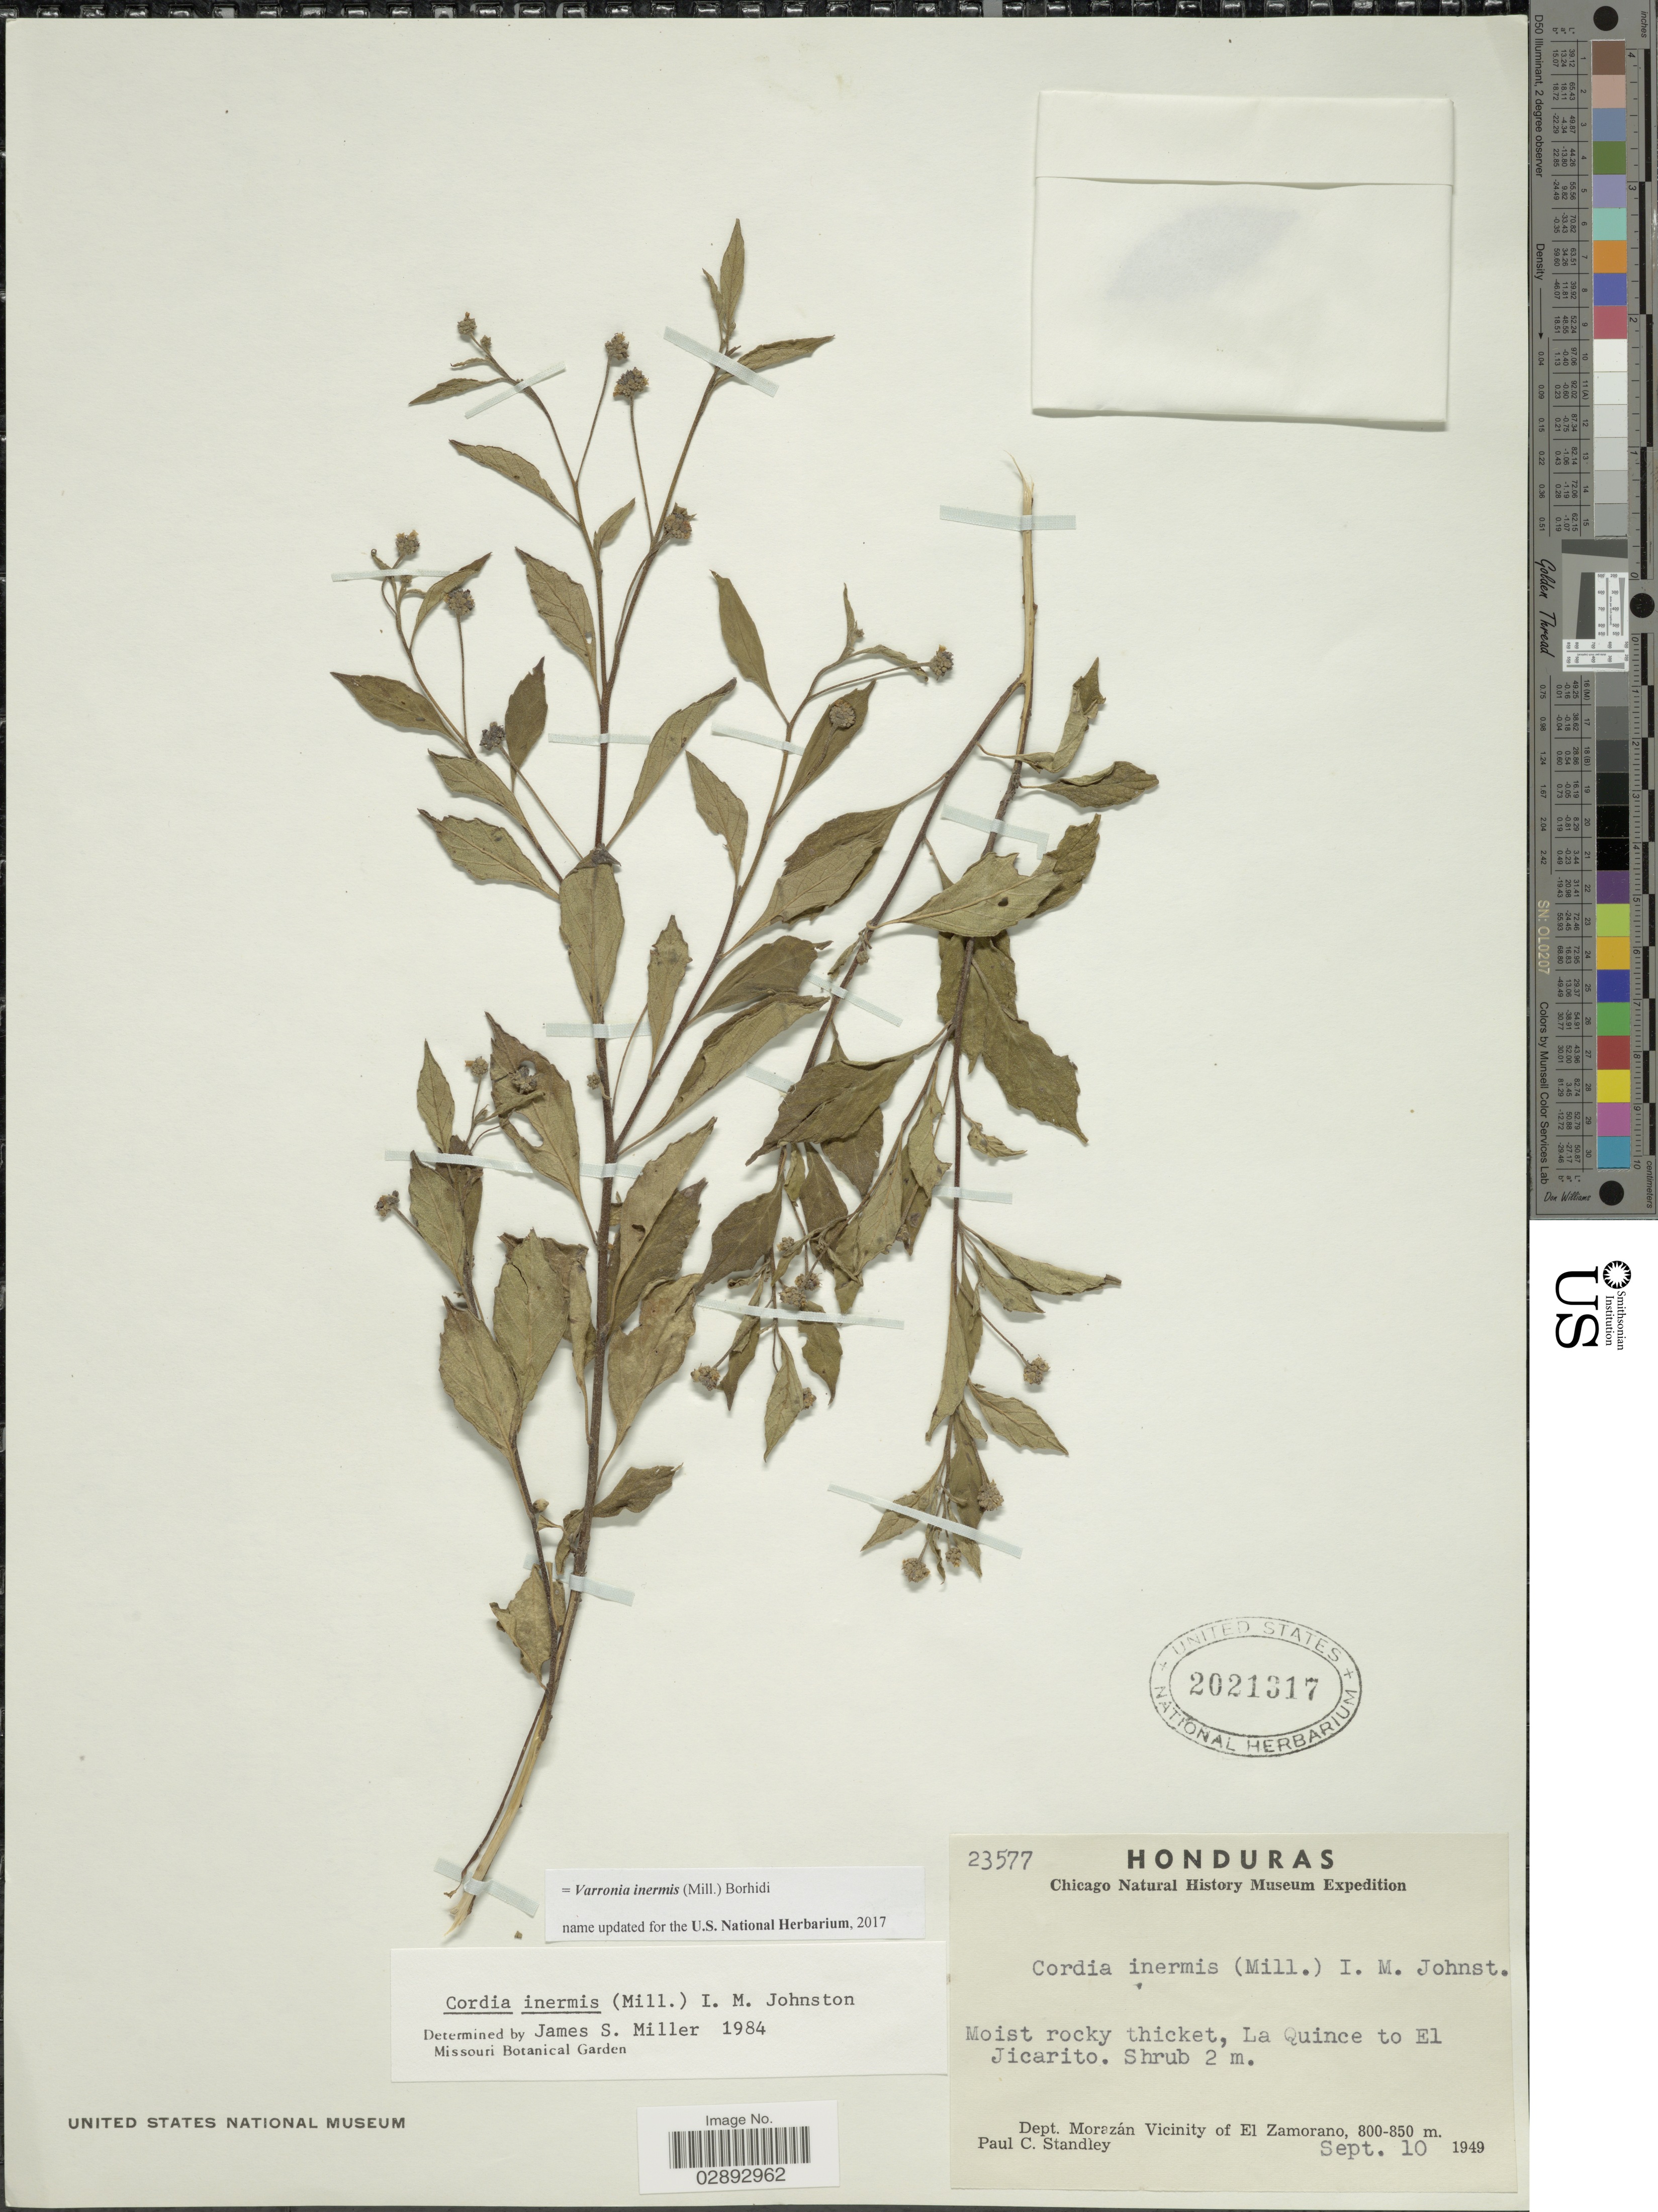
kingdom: Plantae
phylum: Tracheophyta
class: Magnoliopsida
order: Boraginales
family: Cordiaceae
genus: Varronia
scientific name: Varronia inermis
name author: (Mill.) Borhidi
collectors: P. C. Standley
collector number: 23577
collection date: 1949-09-10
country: Honduras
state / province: Fco. Morazán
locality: Moist rocky thicket, La Quince to El Jicarito. Dept. Morazán Vicinity of El Zamorano.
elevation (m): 800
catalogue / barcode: US 2021317